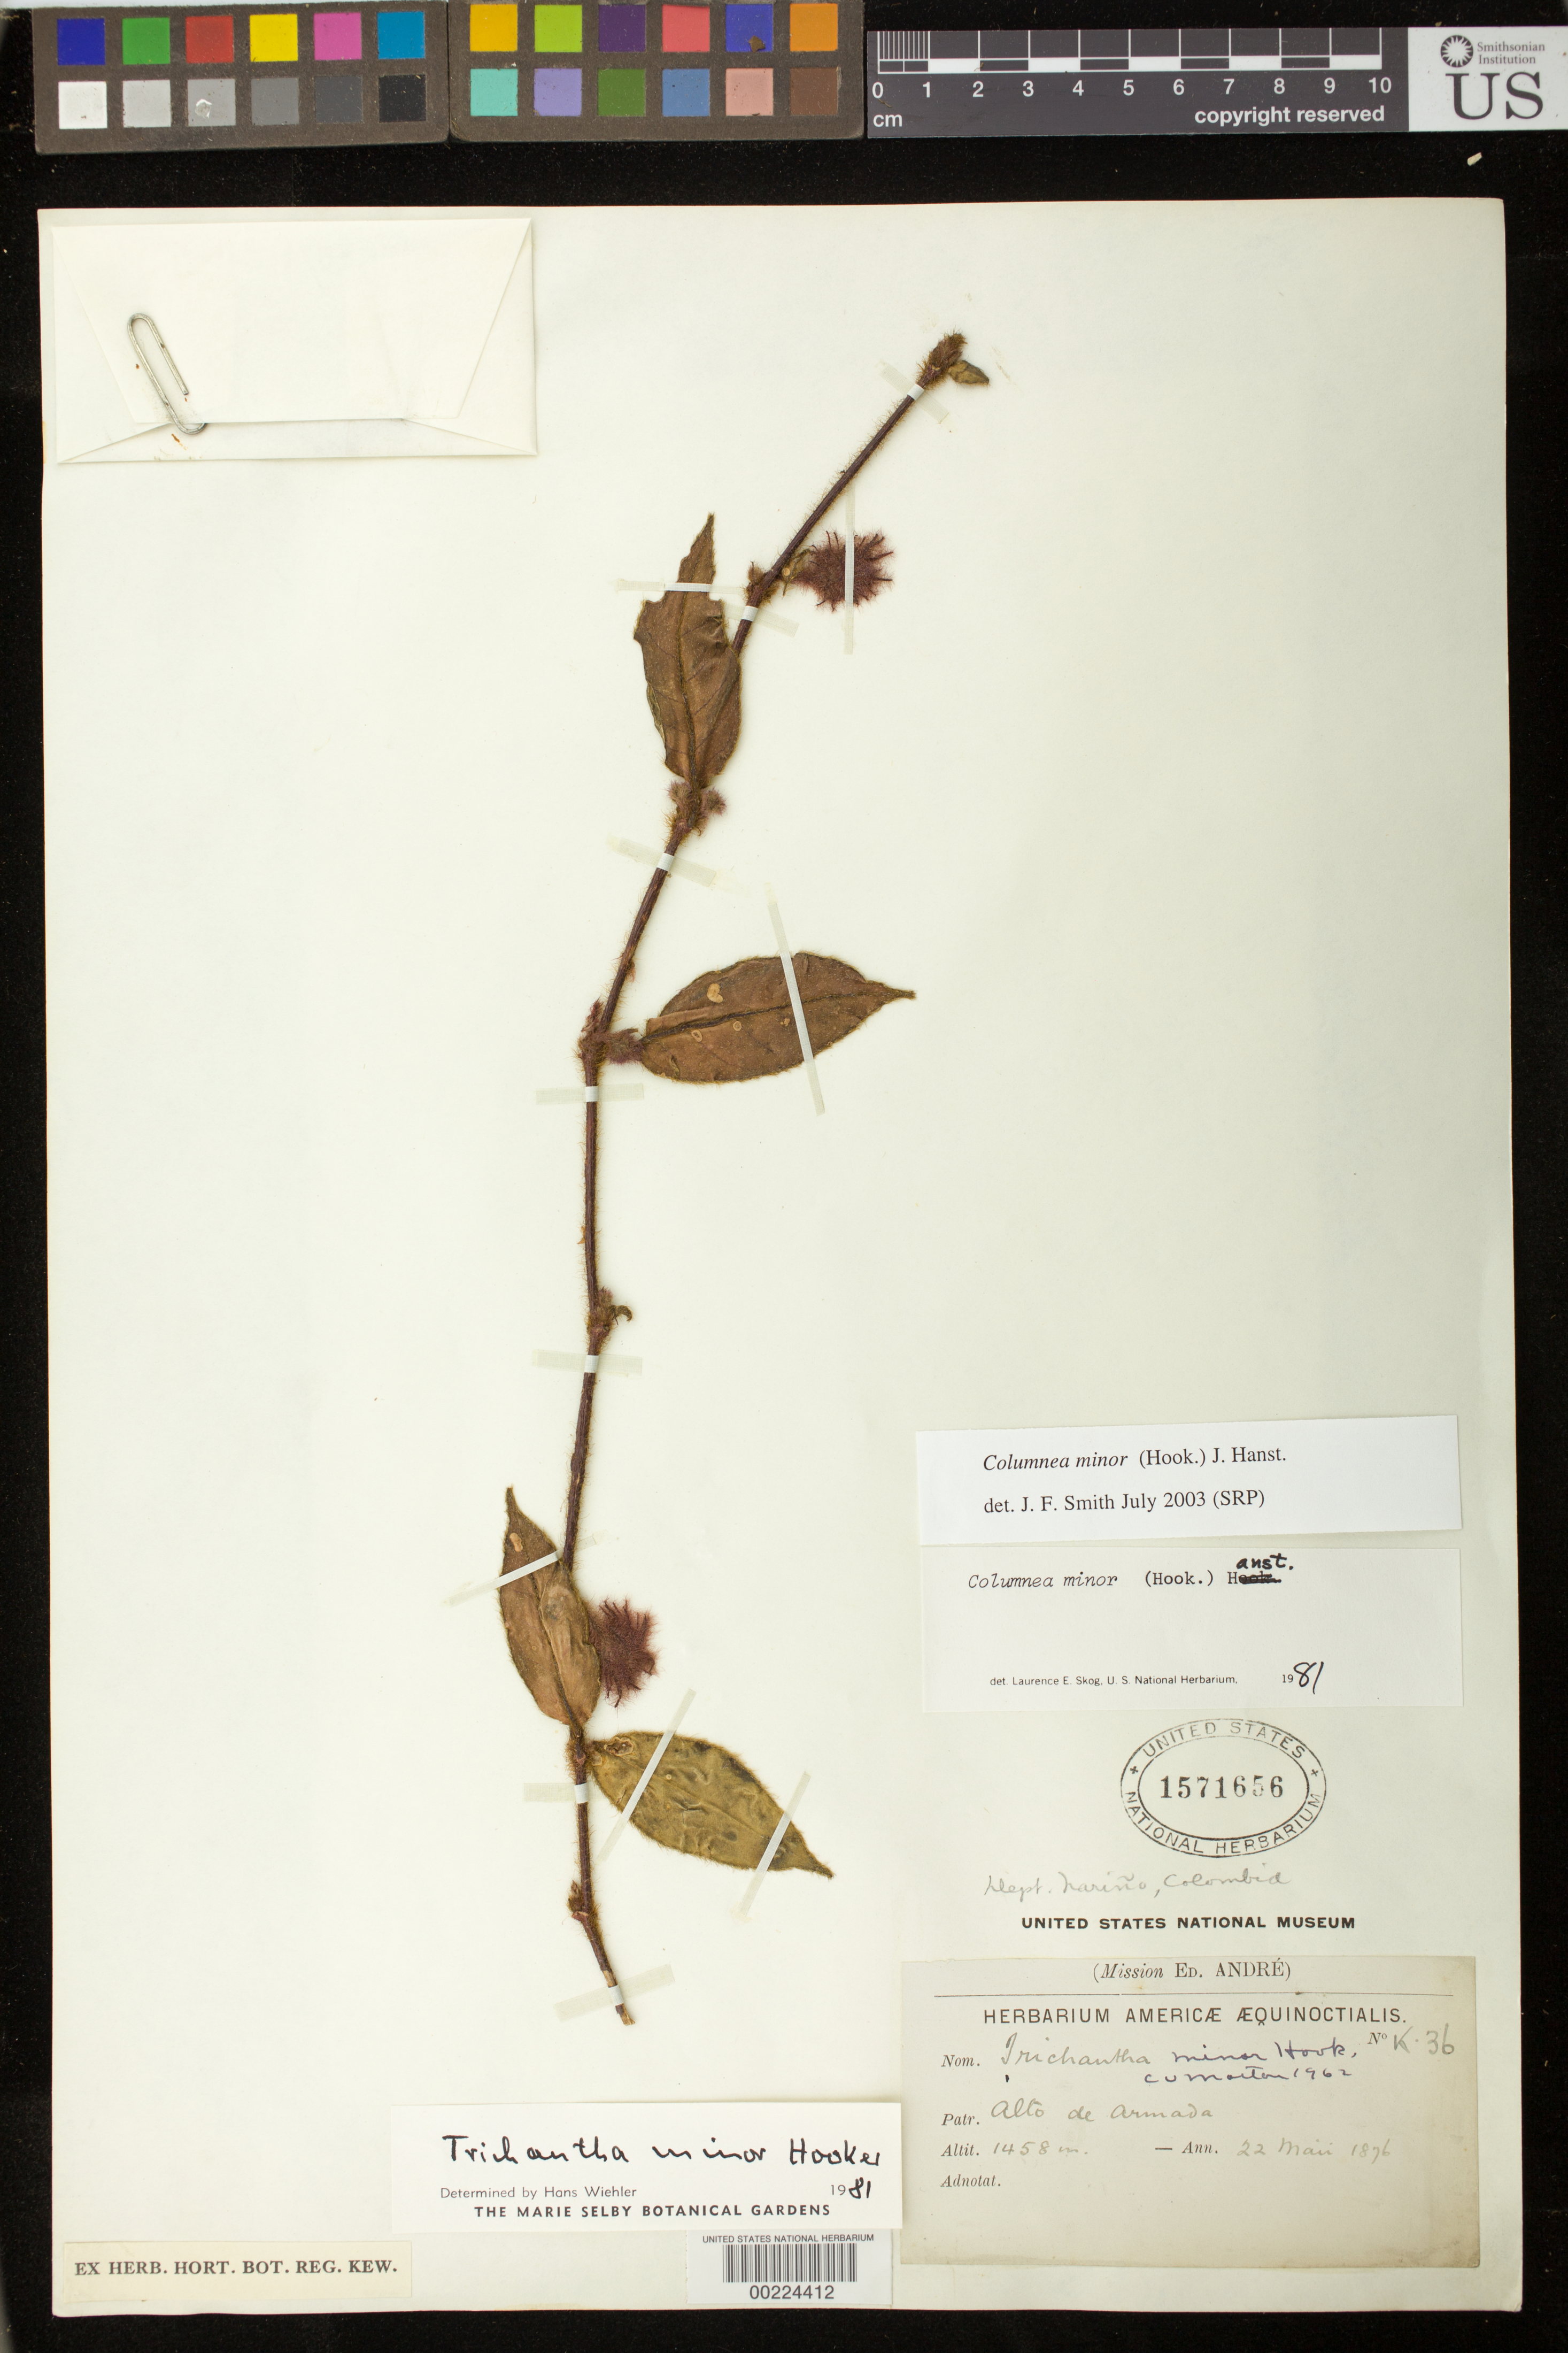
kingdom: Plantae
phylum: Tracheophyta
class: Magnoliopsida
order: Lamiales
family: Gesneriaceae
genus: Columnea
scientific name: Columnea minor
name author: (Hook.) Hanst.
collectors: É. F. André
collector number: K 36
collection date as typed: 22 May 1876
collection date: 1876-05-22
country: Colombia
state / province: Nariño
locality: Alto de Armada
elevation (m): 1458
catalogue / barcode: US 1571656